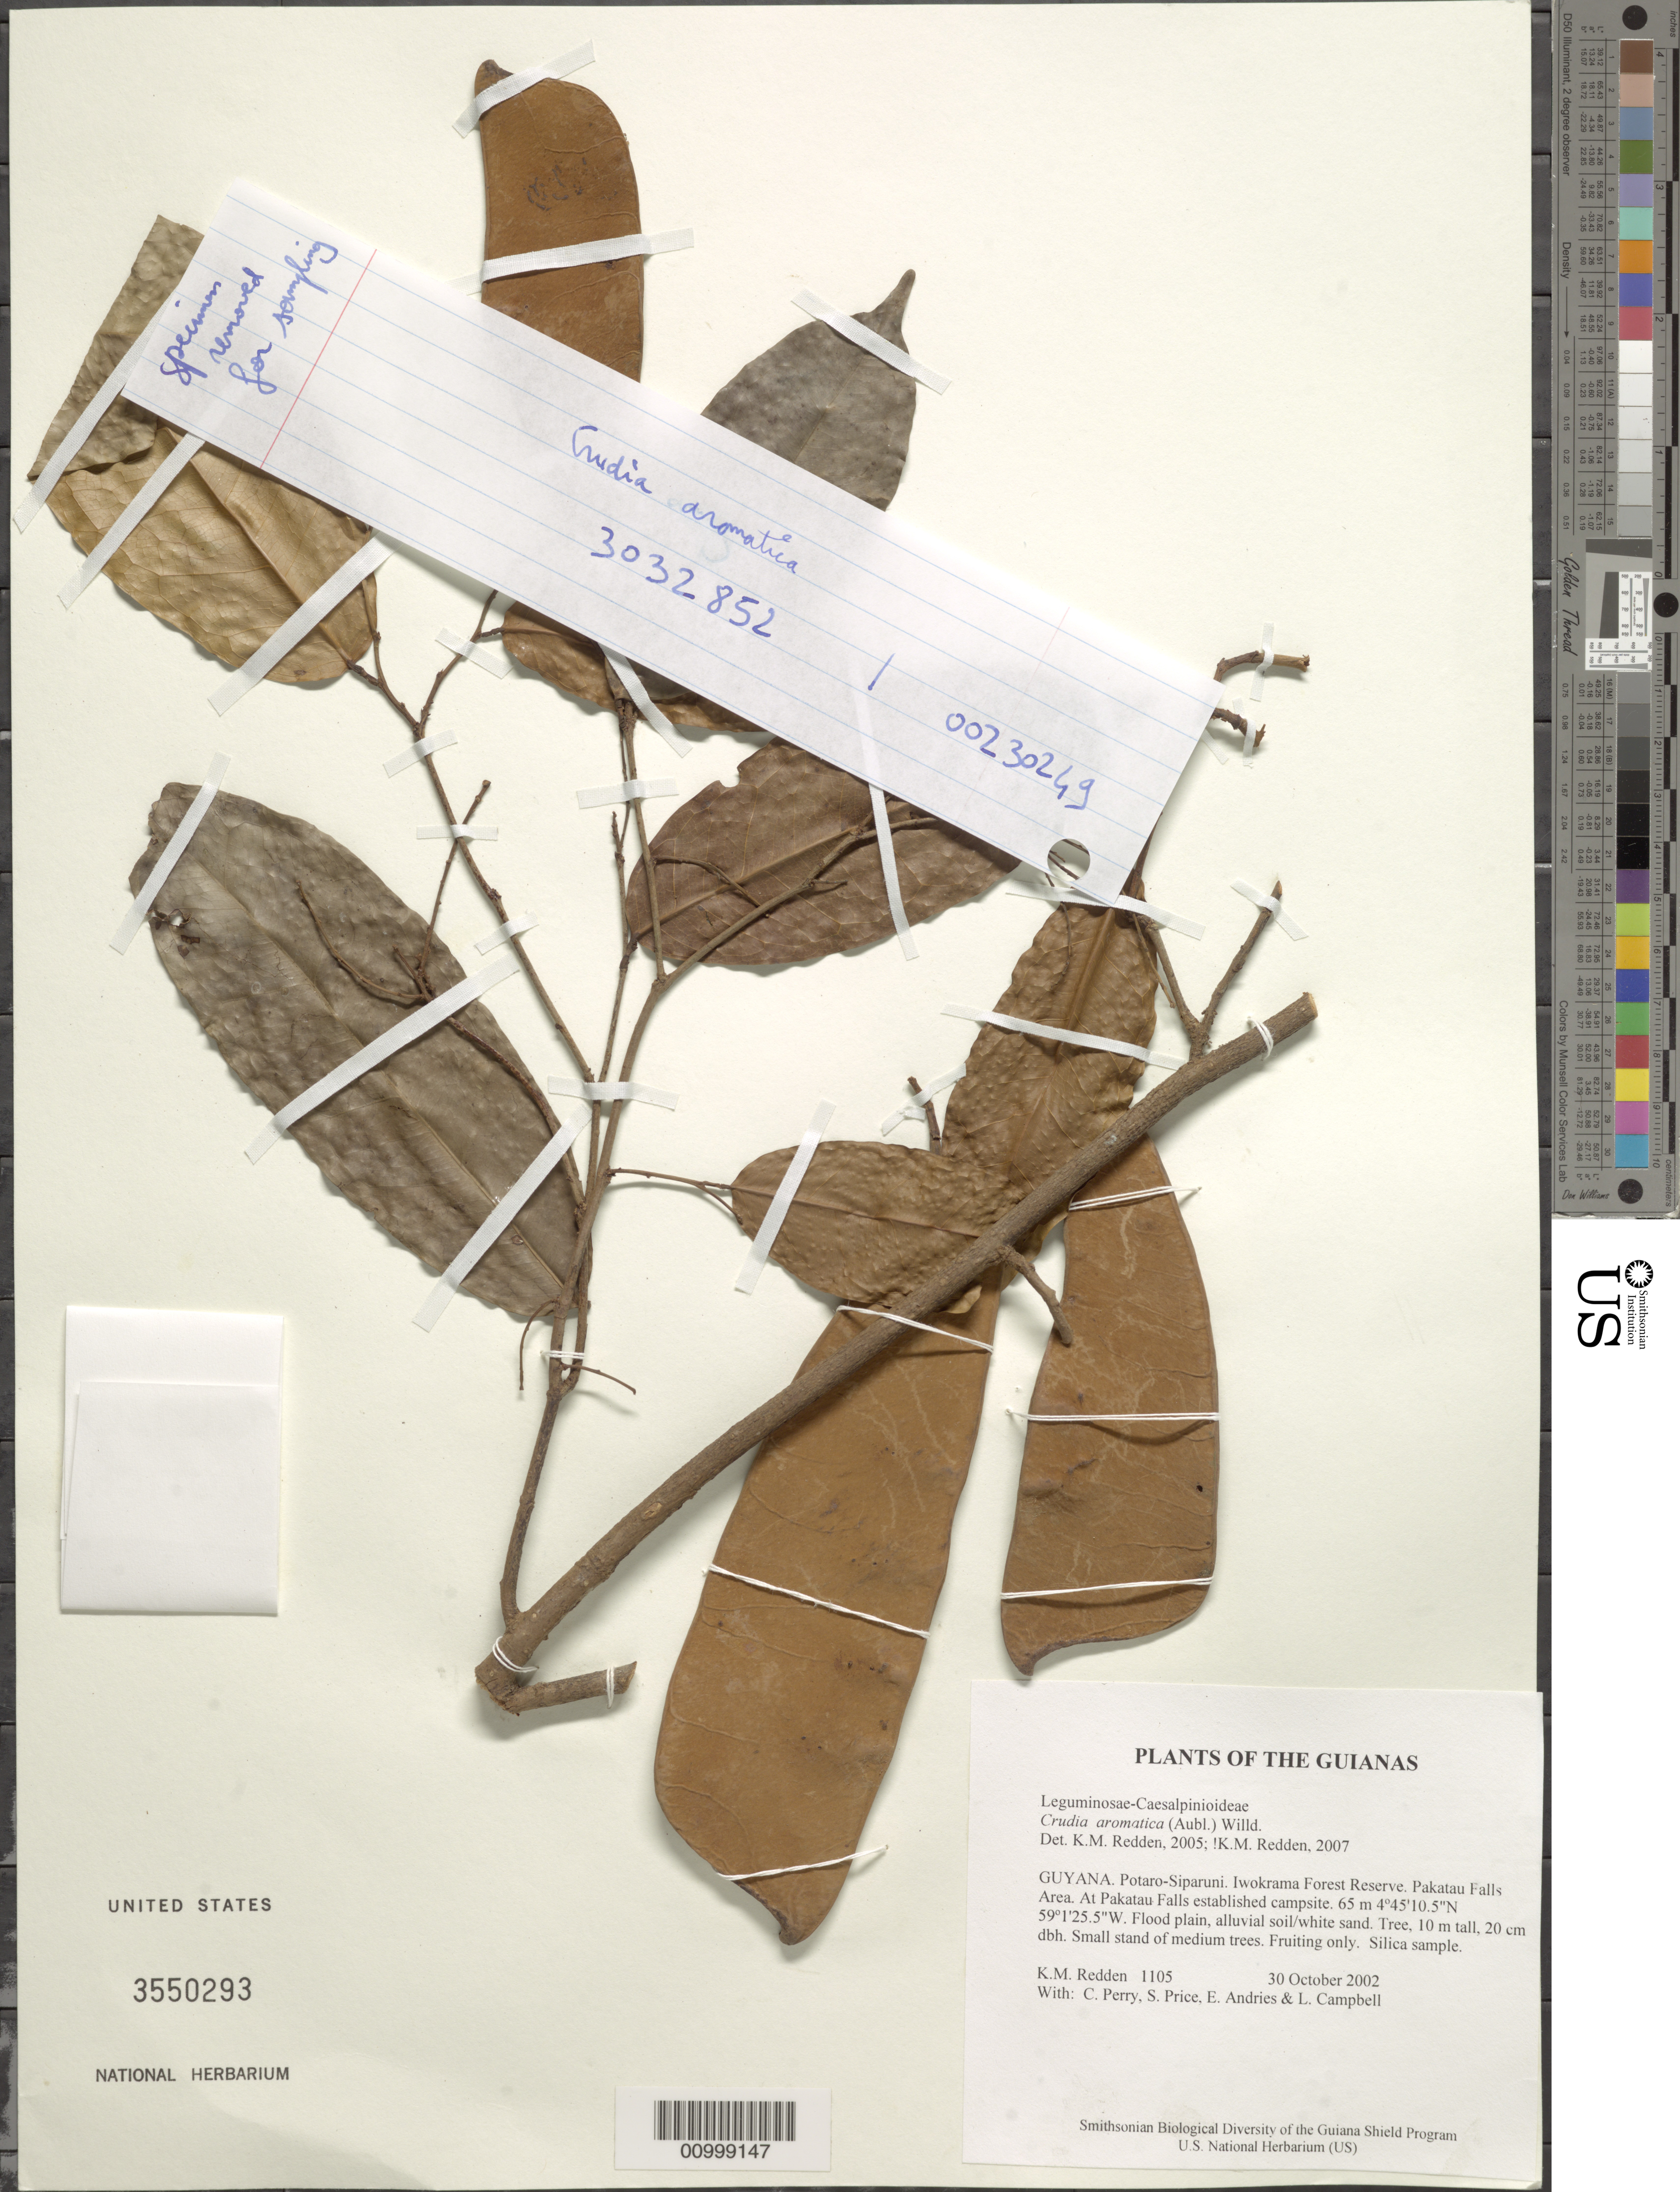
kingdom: Plantae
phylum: Tracheophyta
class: Magnoliopsida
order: Fabales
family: Fabaceae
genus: Crudia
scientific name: Crudia aromatica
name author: (Aubl.) Willd.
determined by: Redden, K. M.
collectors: K. M. Redden, C. Perry, S. Price, E. Andries & L. Campbell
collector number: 1105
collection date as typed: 30 October 2002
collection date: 2002-10-30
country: Guyana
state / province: Potaro-Siparuni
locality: Iwokrama Forest Reserve. Pakatau Falls Area. At Pakatau Falls established campsite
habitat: Flood plain, alluvial soil/white sand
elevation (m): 65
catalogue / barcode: US 3550293